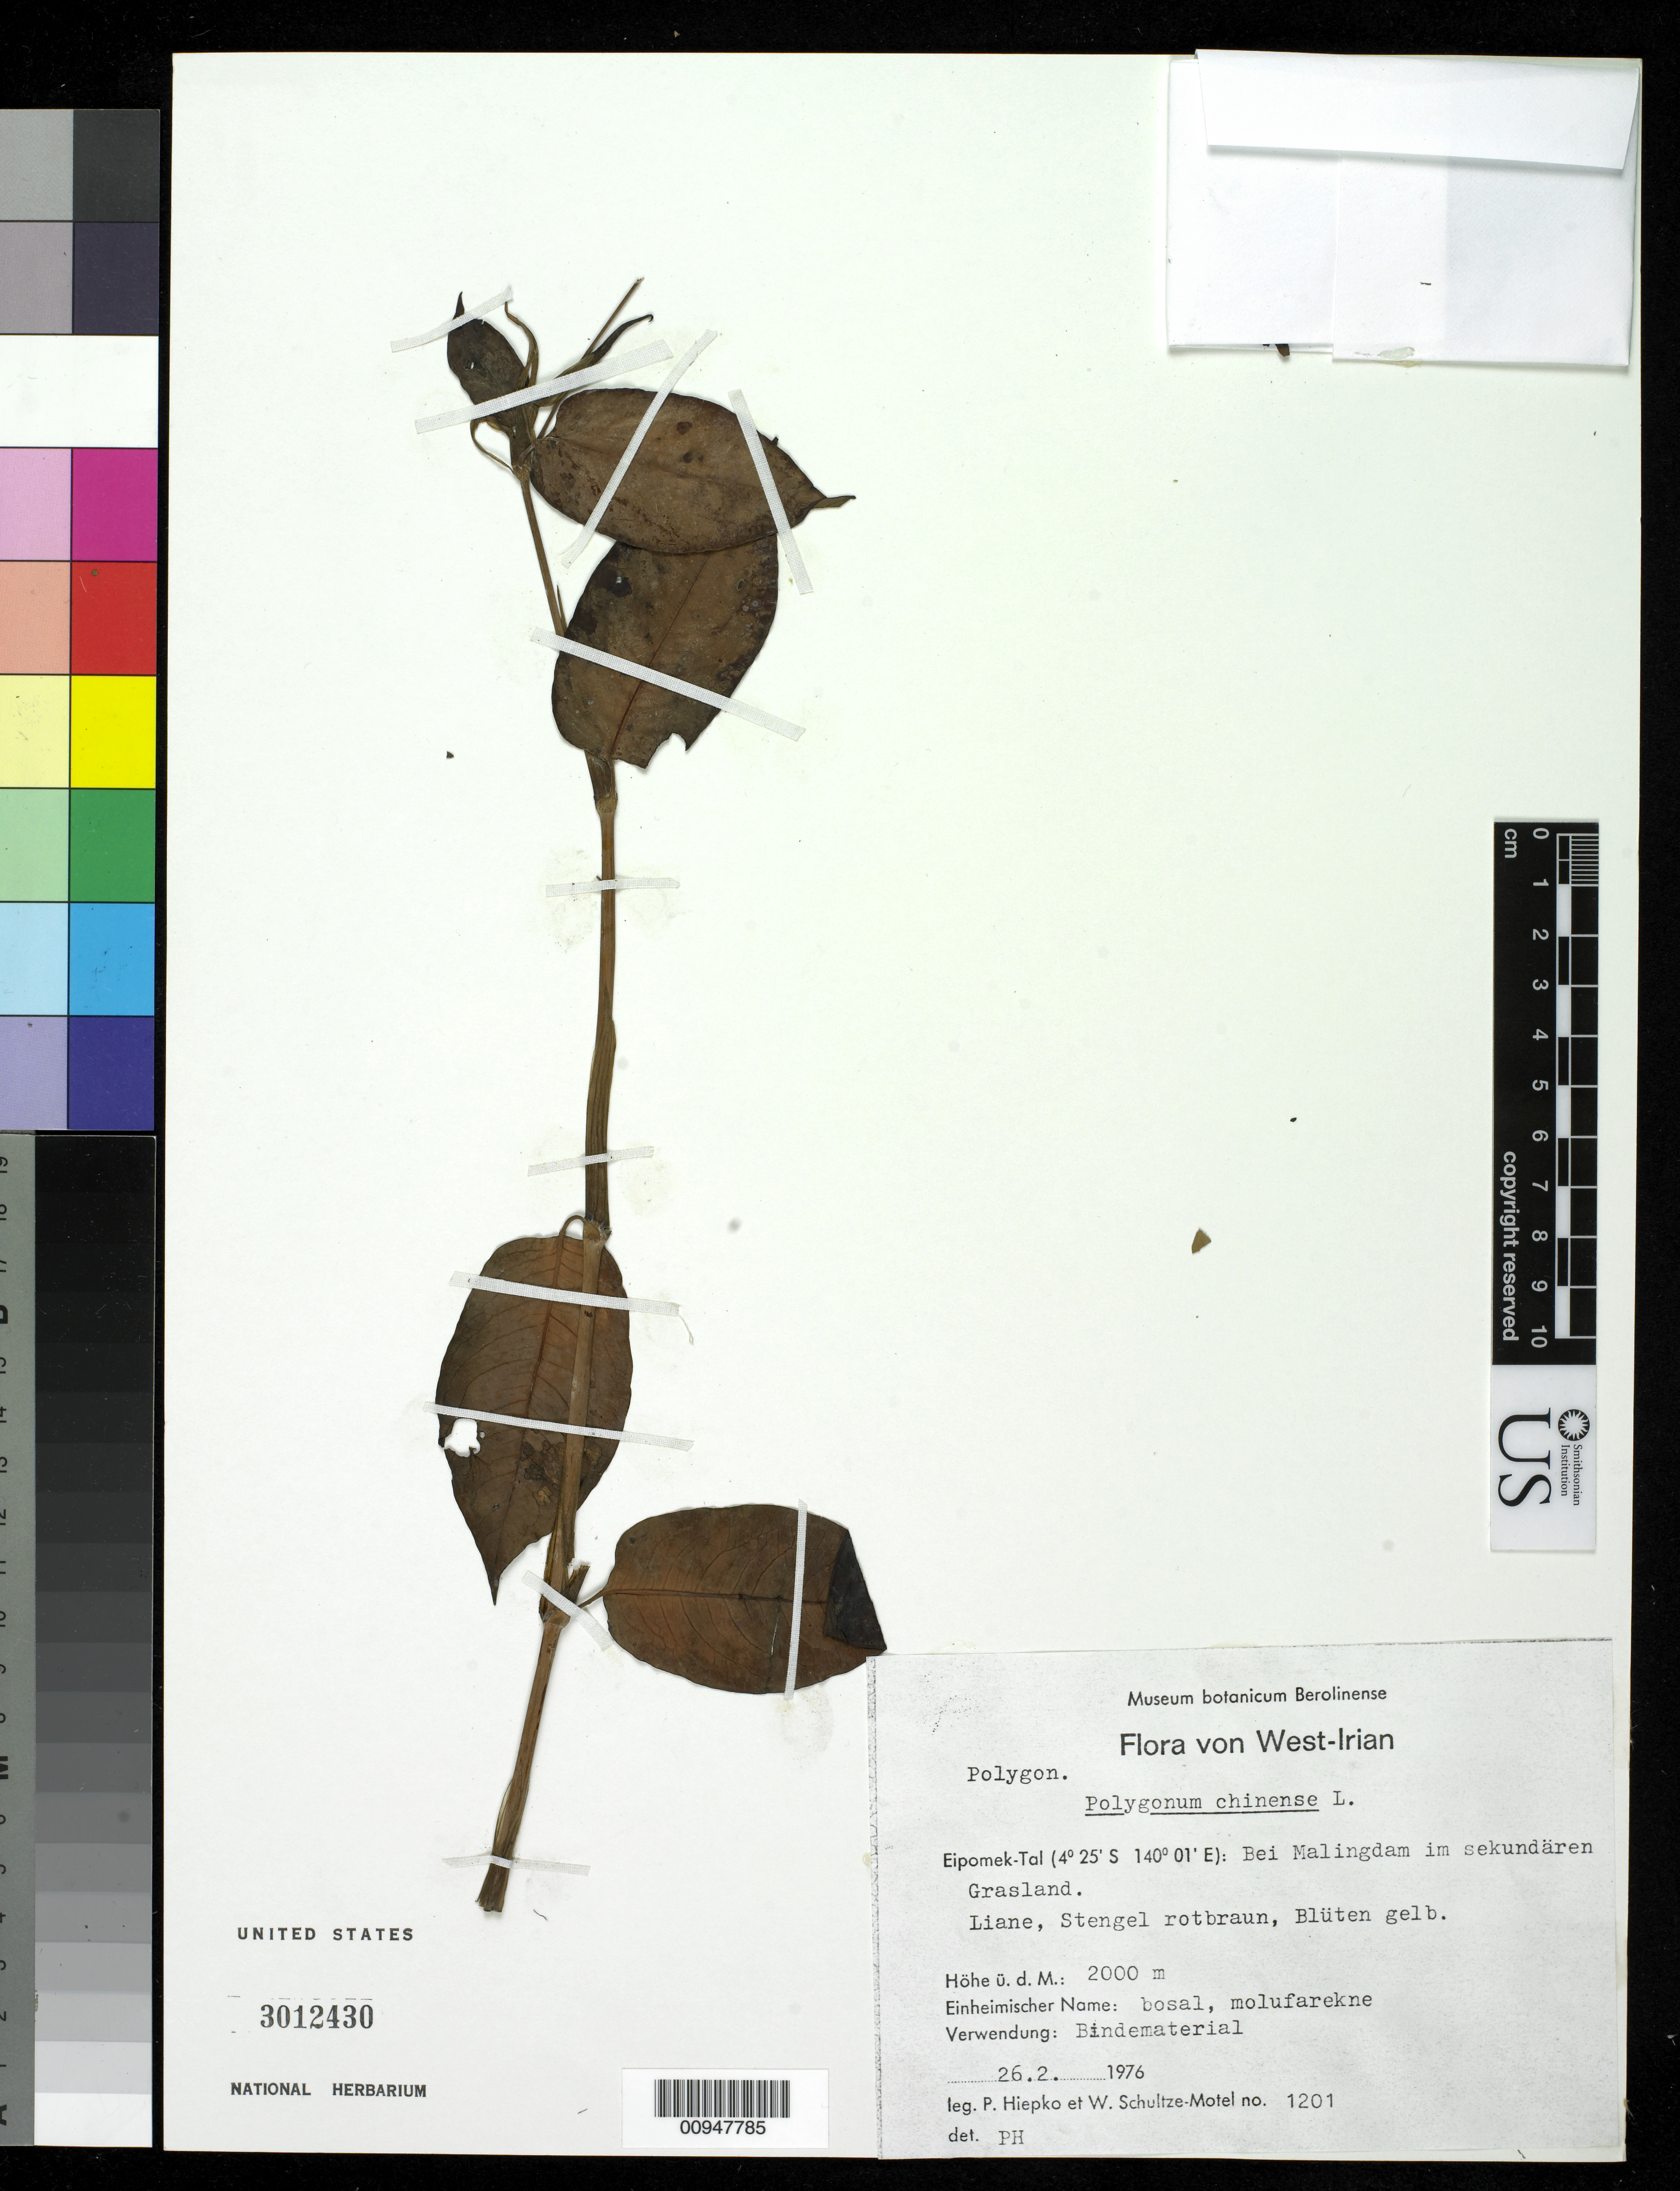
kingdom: Plantae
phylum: Tracheophyta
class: Magnoliopsida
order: Caryophyllales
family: Polygonaceae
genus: Persicaria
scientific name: Persicaria chinensis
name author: (L.) H. Gross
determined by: Wagner, W. L., (BOT), Smithsonian Institution - National Museum of Natural History (UNITED STATES)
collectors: P. H. Hiepko & W. Schultze-Motel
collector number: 1201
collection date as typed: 26 Jan 1976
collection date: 1976-01-26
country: Indonesia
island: New Guinea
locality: Malingdam, West-Irian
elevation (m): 2000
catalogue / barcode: US 3012430